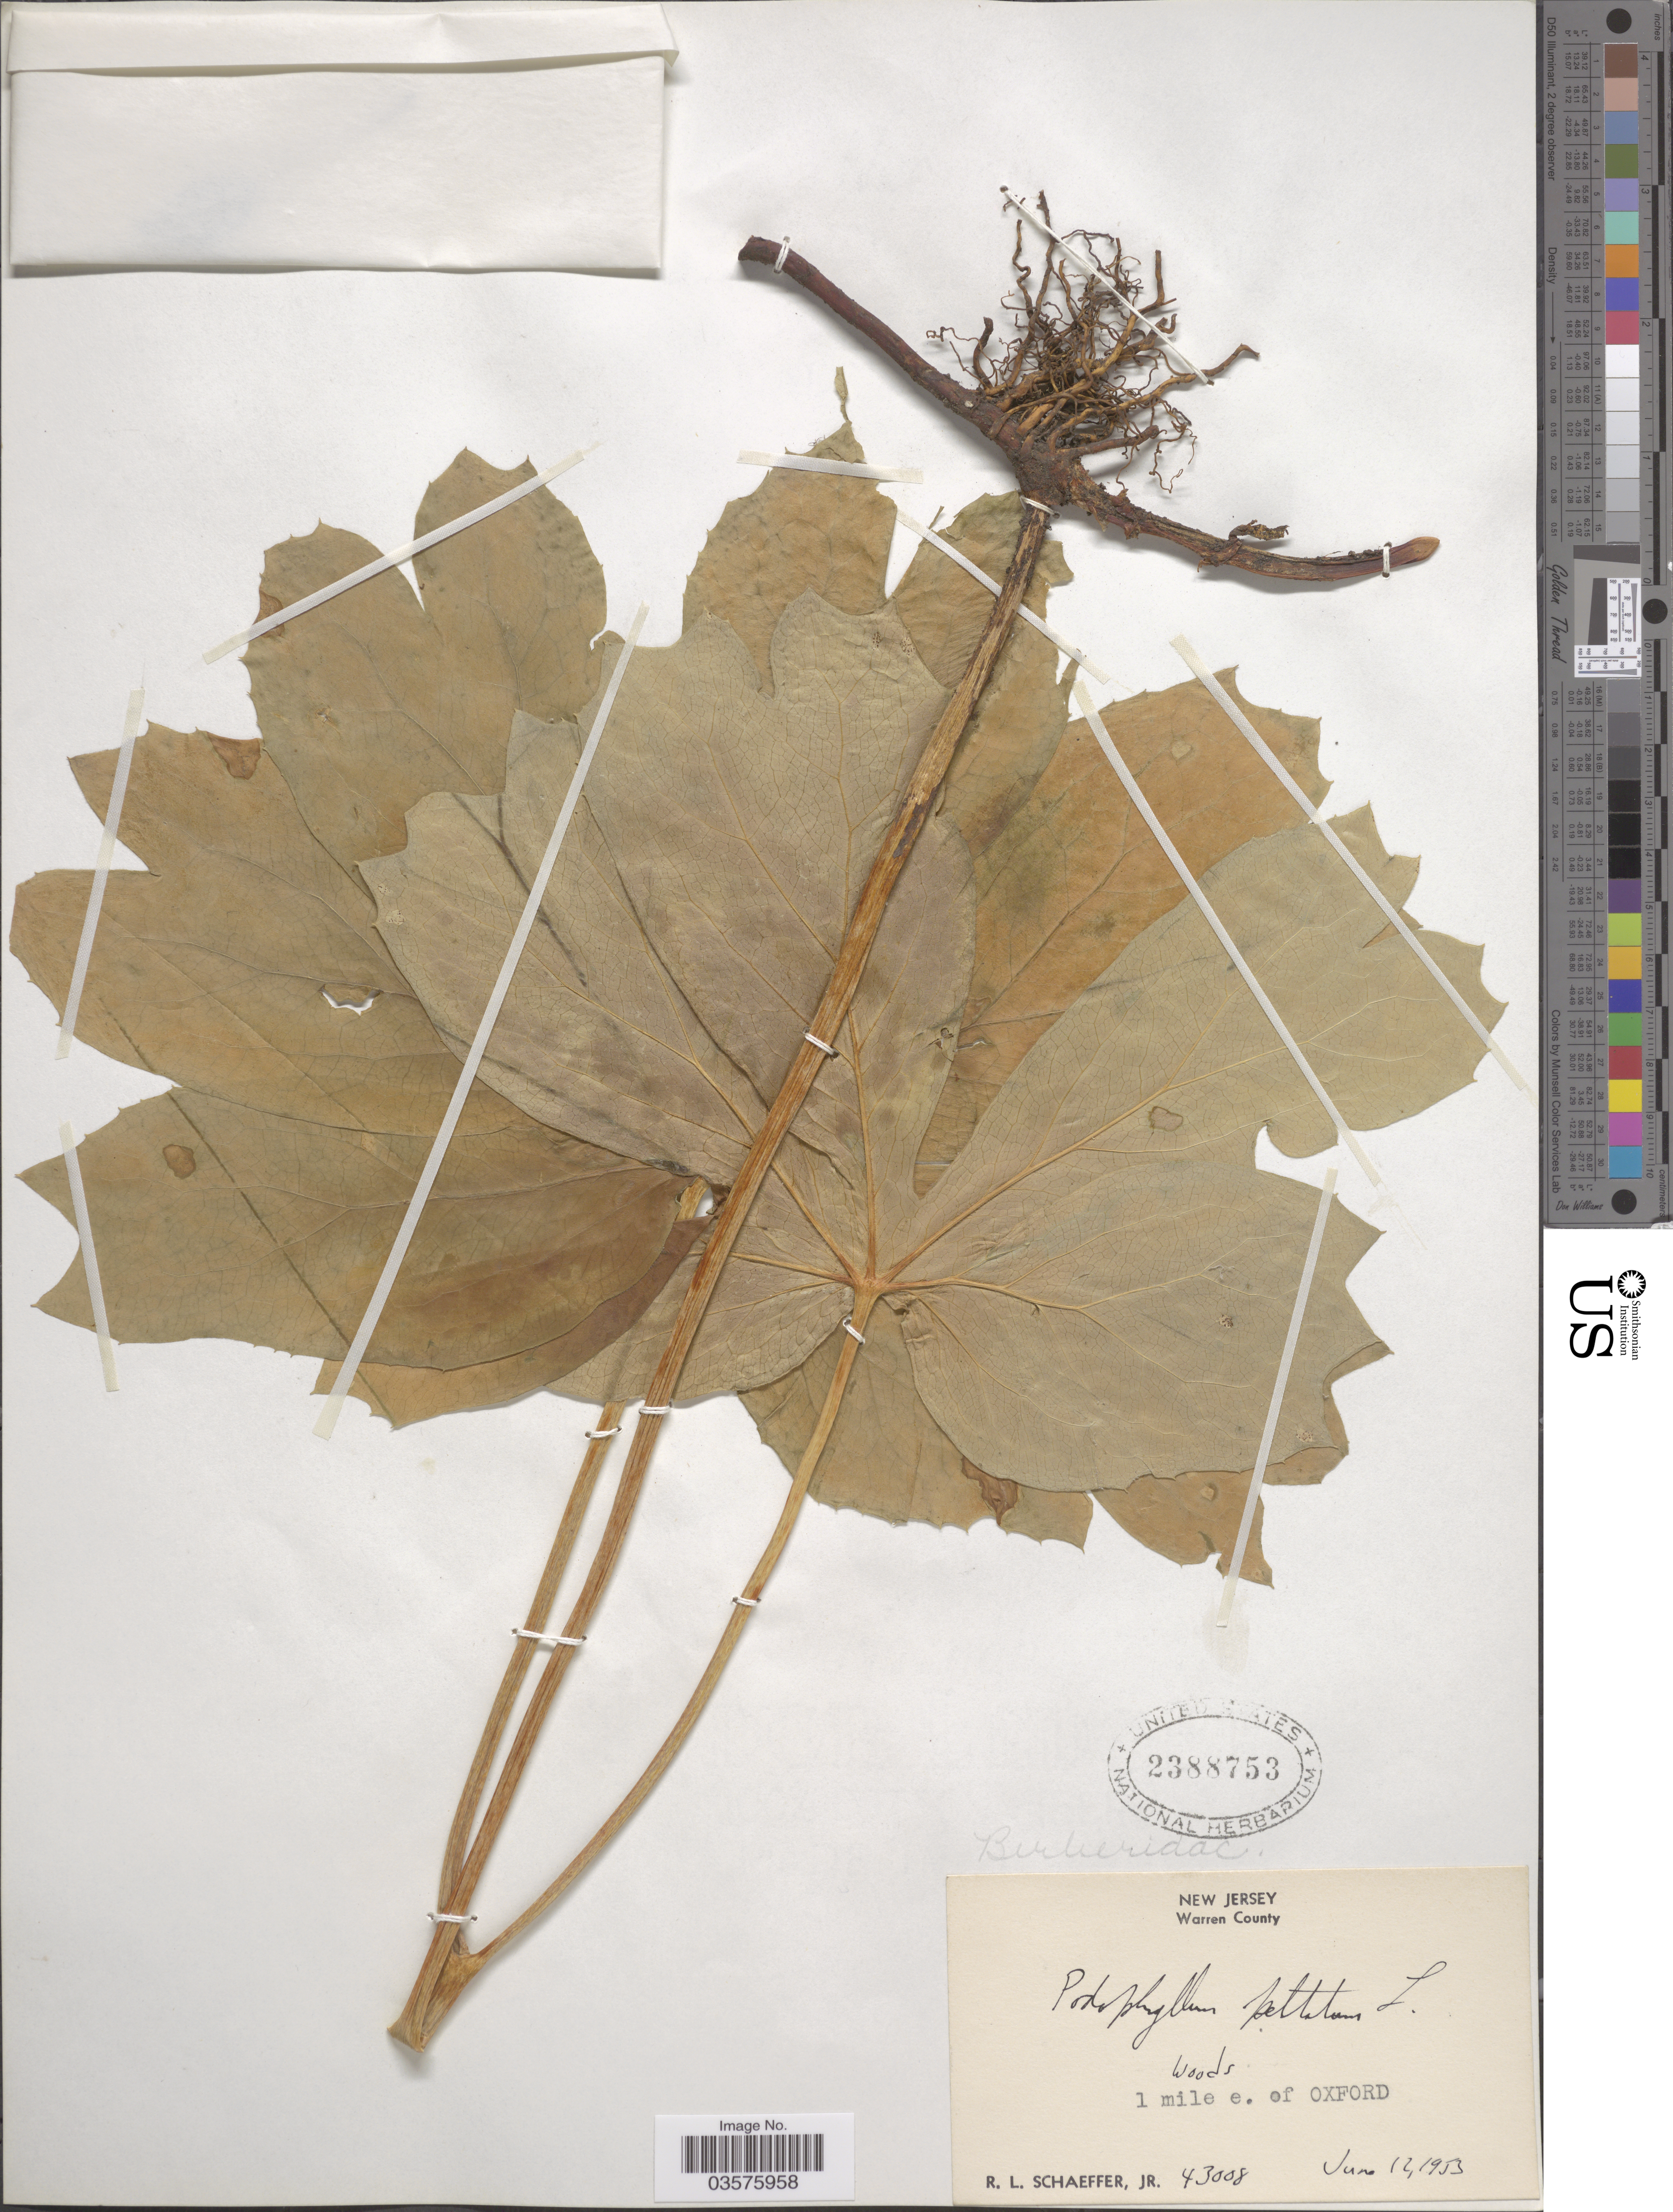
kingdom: Plantae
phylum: Tracheophyta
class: Magnoliopsida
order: Ranunculales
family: Berberidaceae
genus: Podophyllum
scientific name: Podophyllum peltatum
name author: L.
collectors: R. L. Schaeffer Jr.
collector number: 43008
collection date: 1953-06-12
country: United States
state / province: New Jersey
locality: Warren County. 1 mile e. of Oxford.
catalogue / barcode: US 2388753